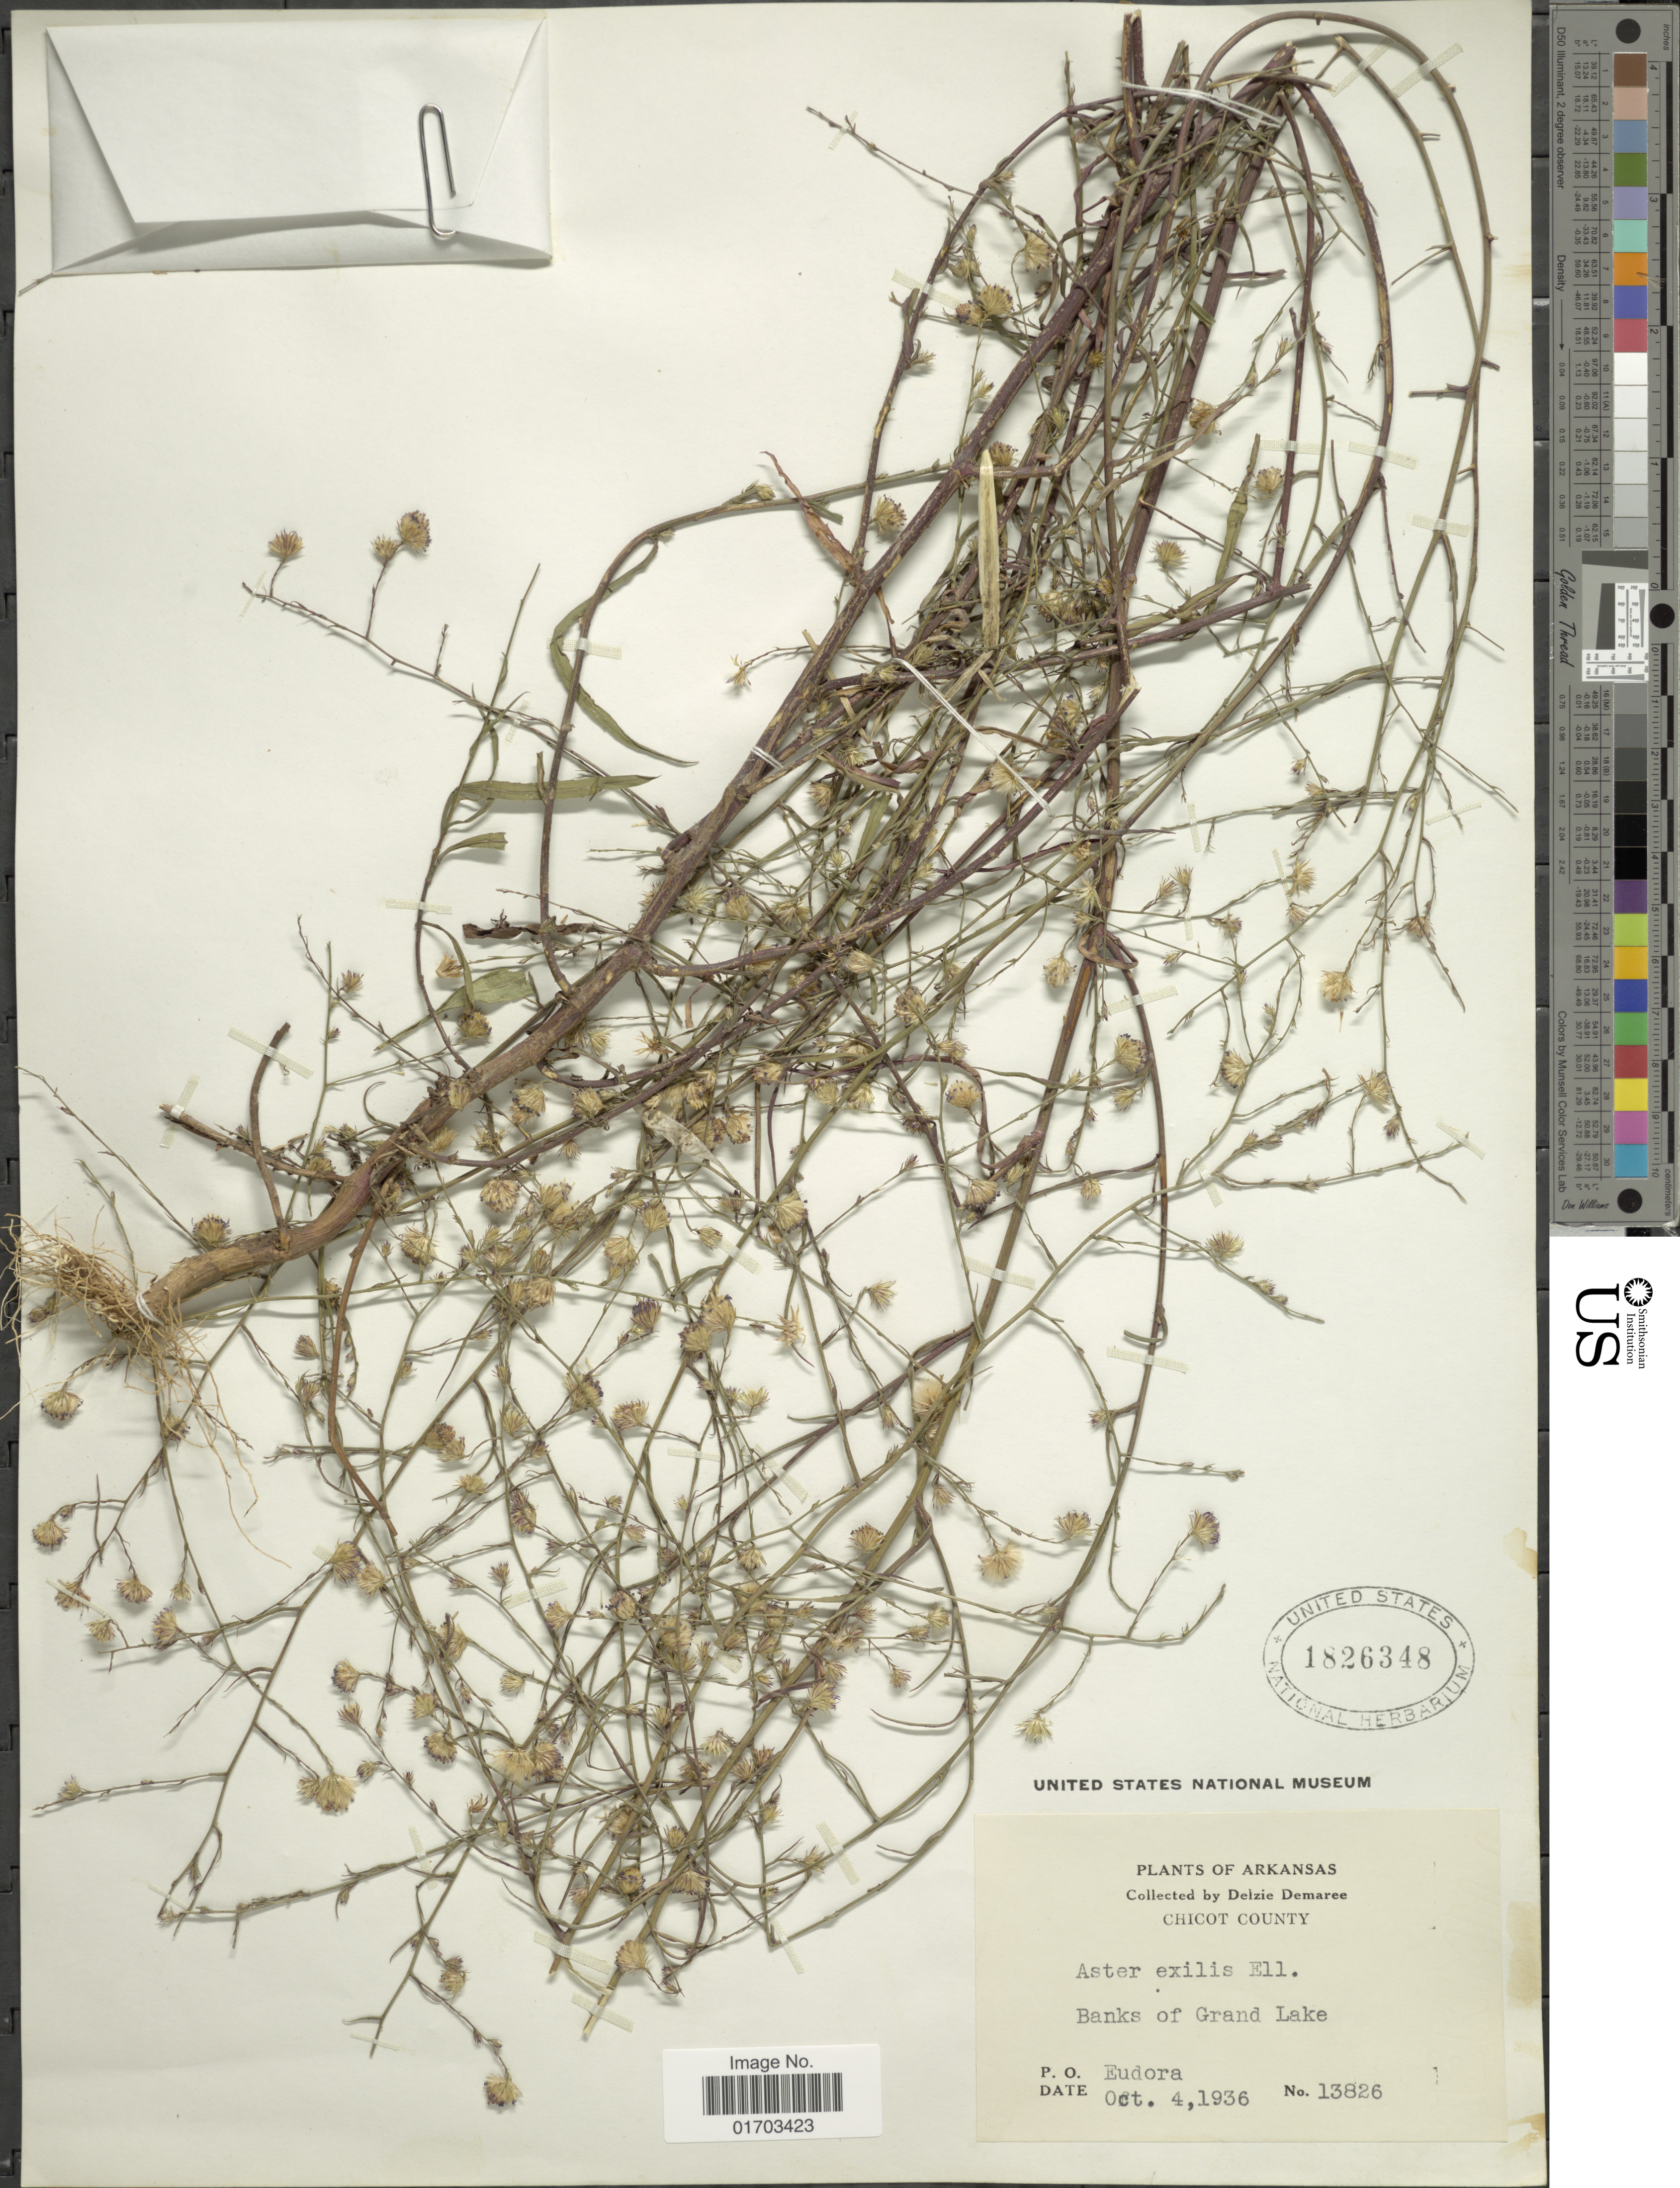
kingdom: Plantae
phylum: Tracheophyta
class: Magnoliopsida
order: Asterales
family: Asteraceae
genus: Symphyotrichum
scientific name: Symphyotrichum subulatum var. ligulatum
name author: (Shinners) S.D. Sundb.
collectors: D. Demaree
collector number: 13826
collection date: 1936-10-04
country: United States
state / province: Arkansas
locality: Chicot County, banks of Grand Lake, P.O. Eudora.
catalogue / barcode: US 1826348